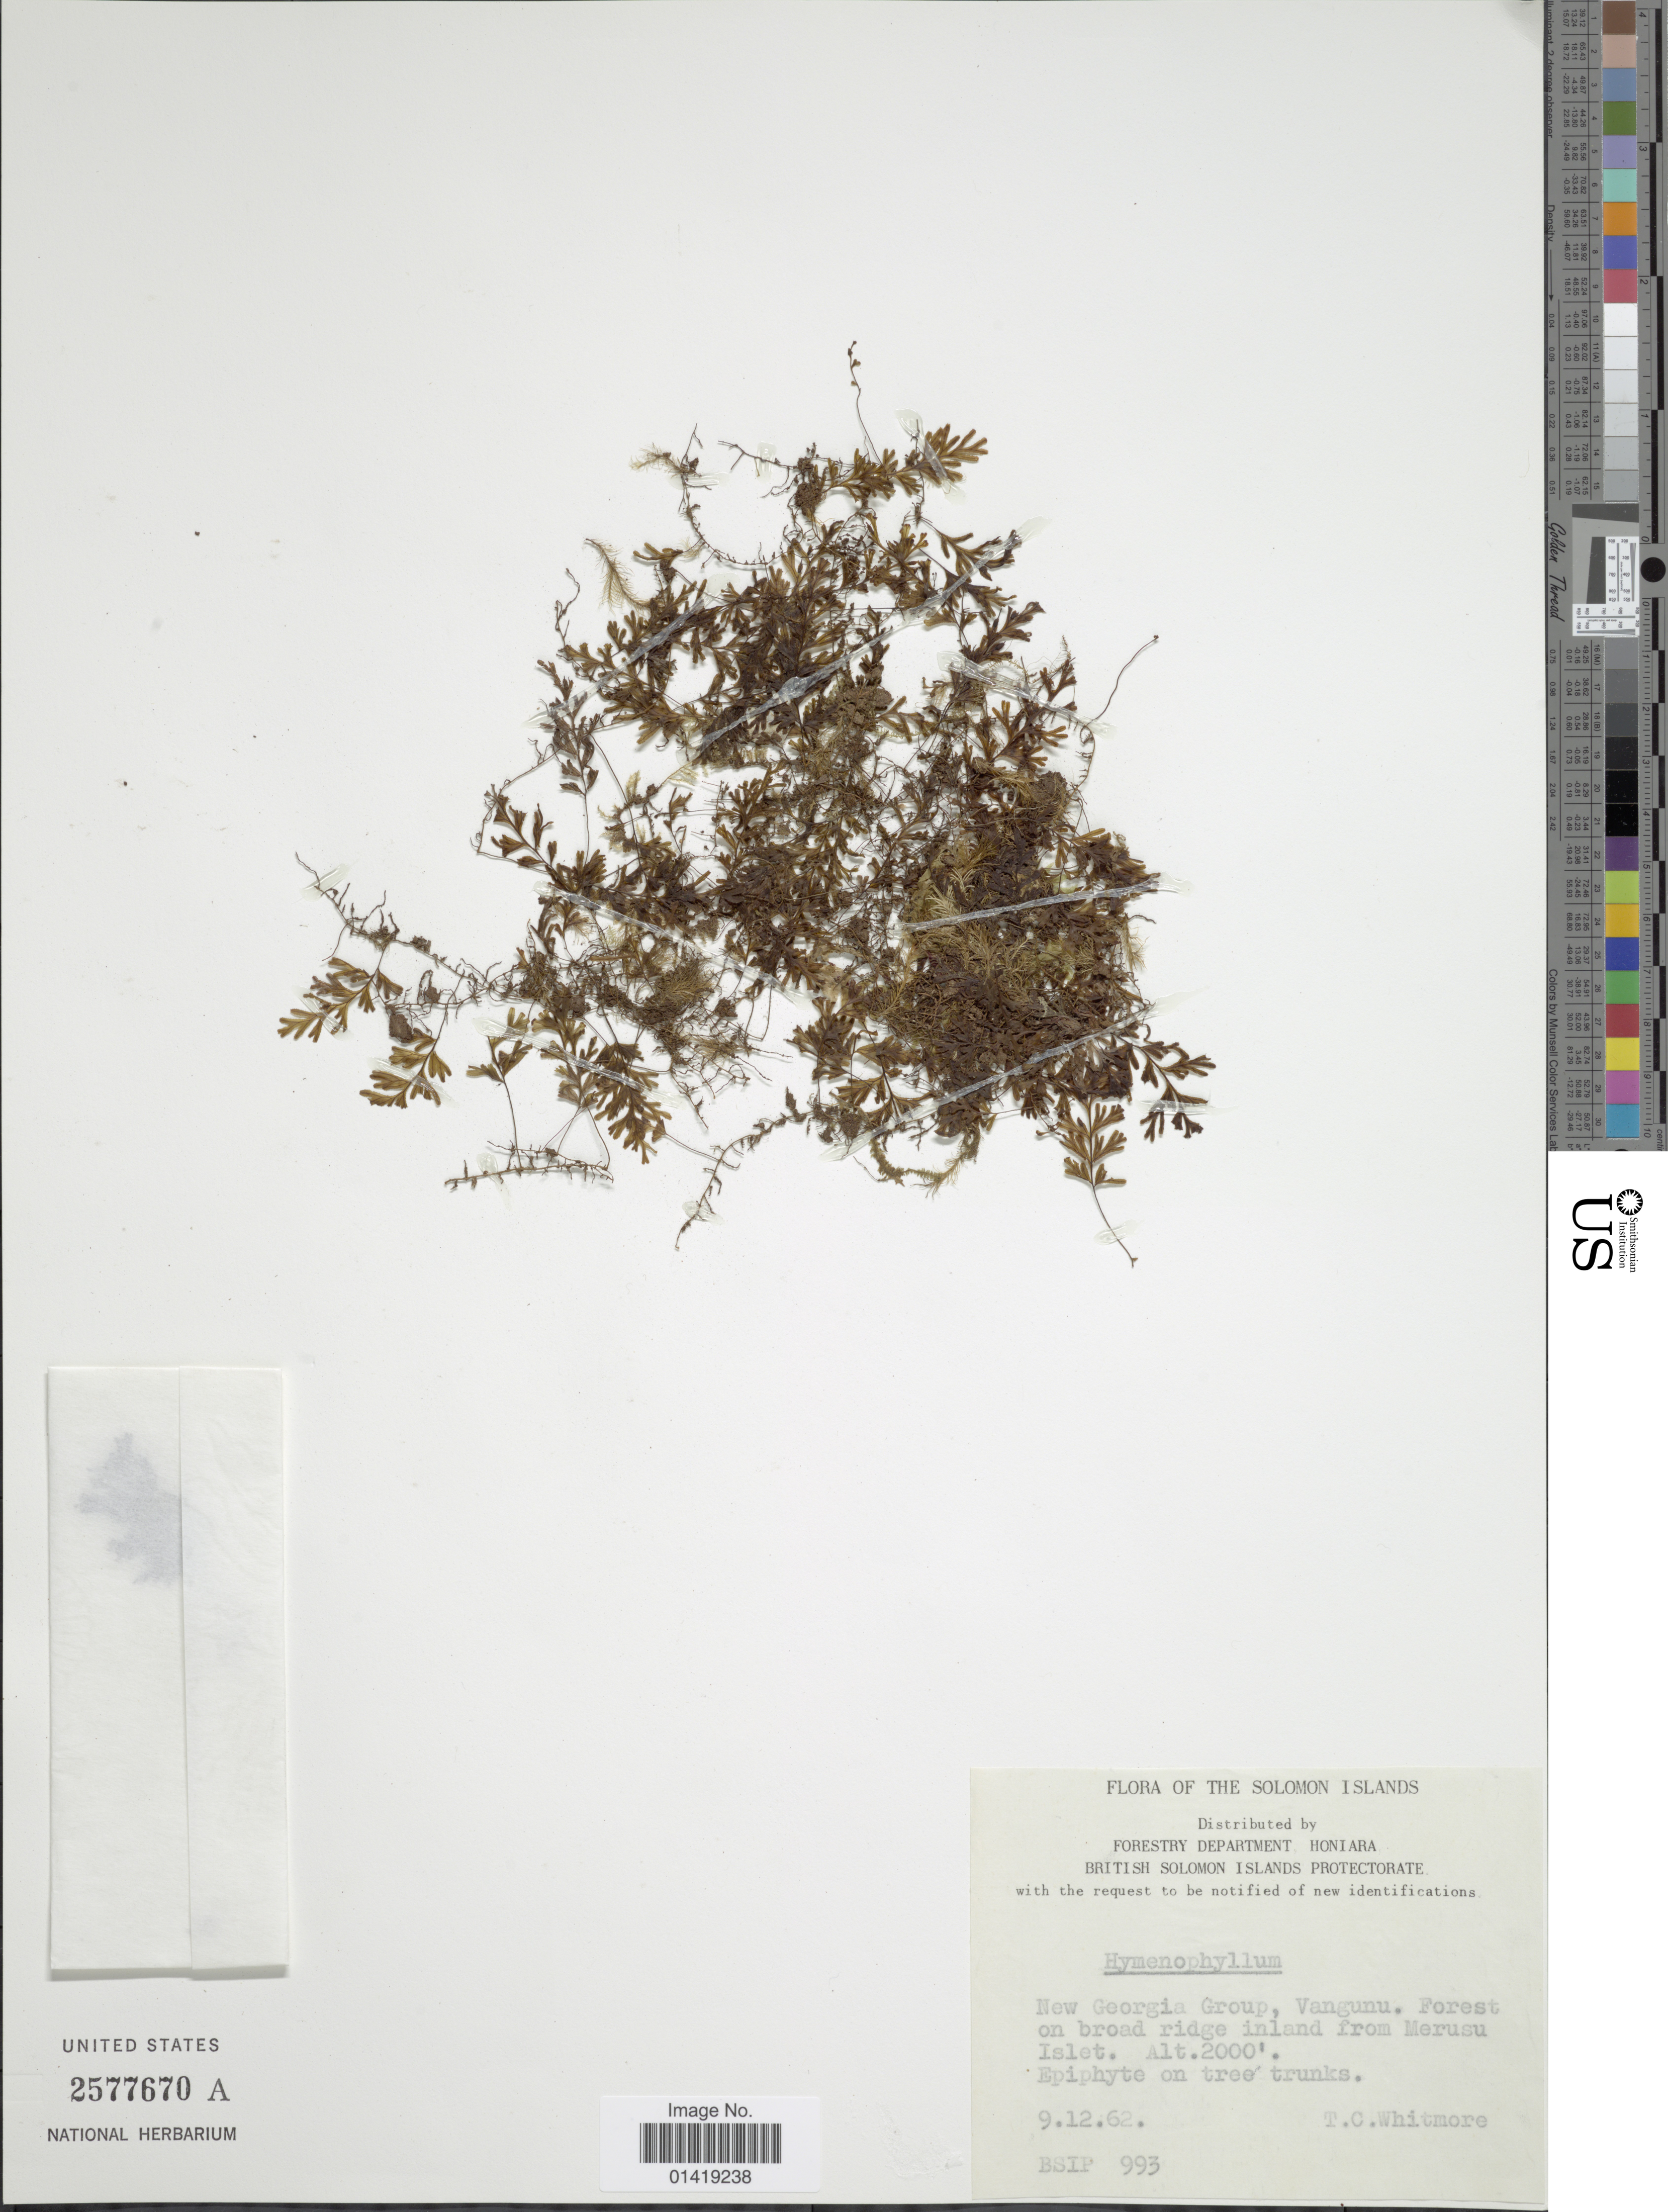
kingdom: Plantae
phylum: Tracheophyta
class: Polypodiopsida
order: Hymenophyllales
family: Hymenophyllaceae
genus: Hymenophyllum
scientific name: Hymenophyllum sp.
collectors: T. C. Whitmore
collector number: BSIP993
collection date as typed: Transcribed d/m/y: 9/12/62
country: Solomon Islands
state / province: Solomon Islands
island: New Georgia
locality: New Georgia Group Vangunu forest on broad ridge inland from Merusu Islet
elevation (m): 610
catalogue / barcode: US 2577670A